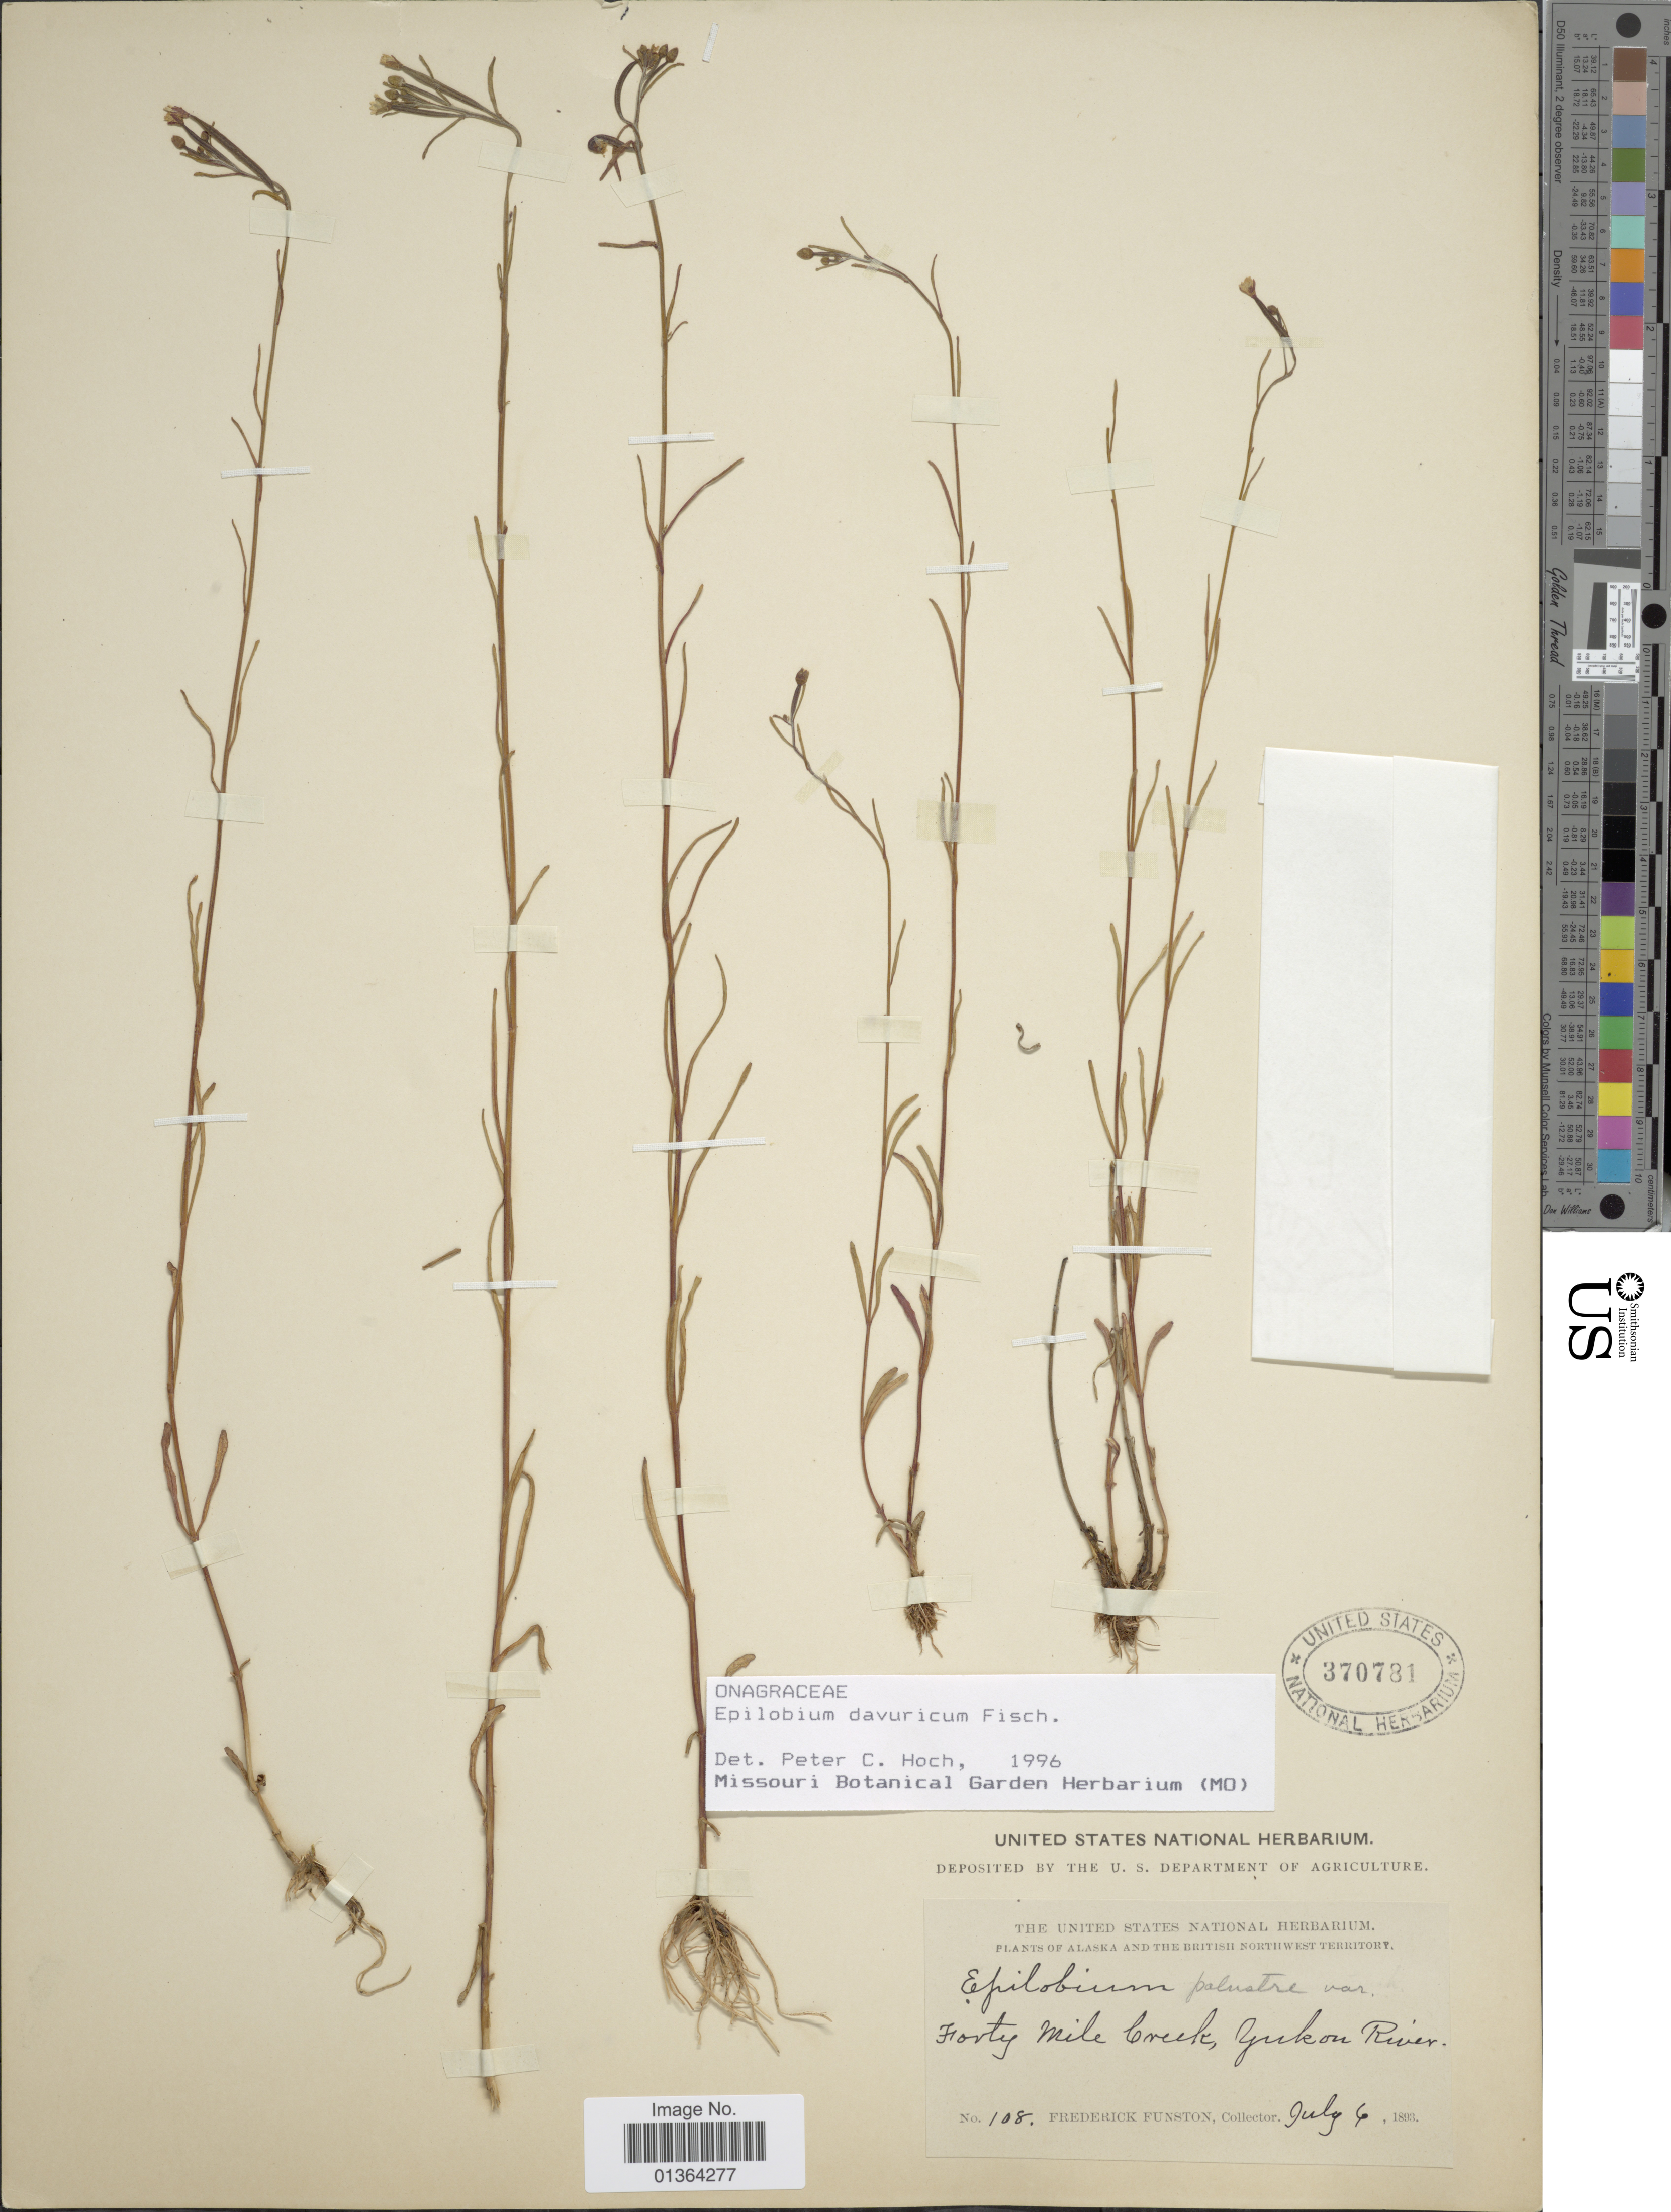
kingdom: Plantae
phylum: Tracheophyta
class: Magnoliopsida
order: Myrtales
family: Onagraceae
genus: Epilobium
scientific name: Epilobium davuricum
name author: Fisch. ex Hornem.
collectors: F. Funston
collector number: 108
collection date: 1893-07-06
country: United States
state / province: Alaska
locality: British Northwest Territory. Forty Mile Creek, Yukon River.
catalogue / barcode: US 370781